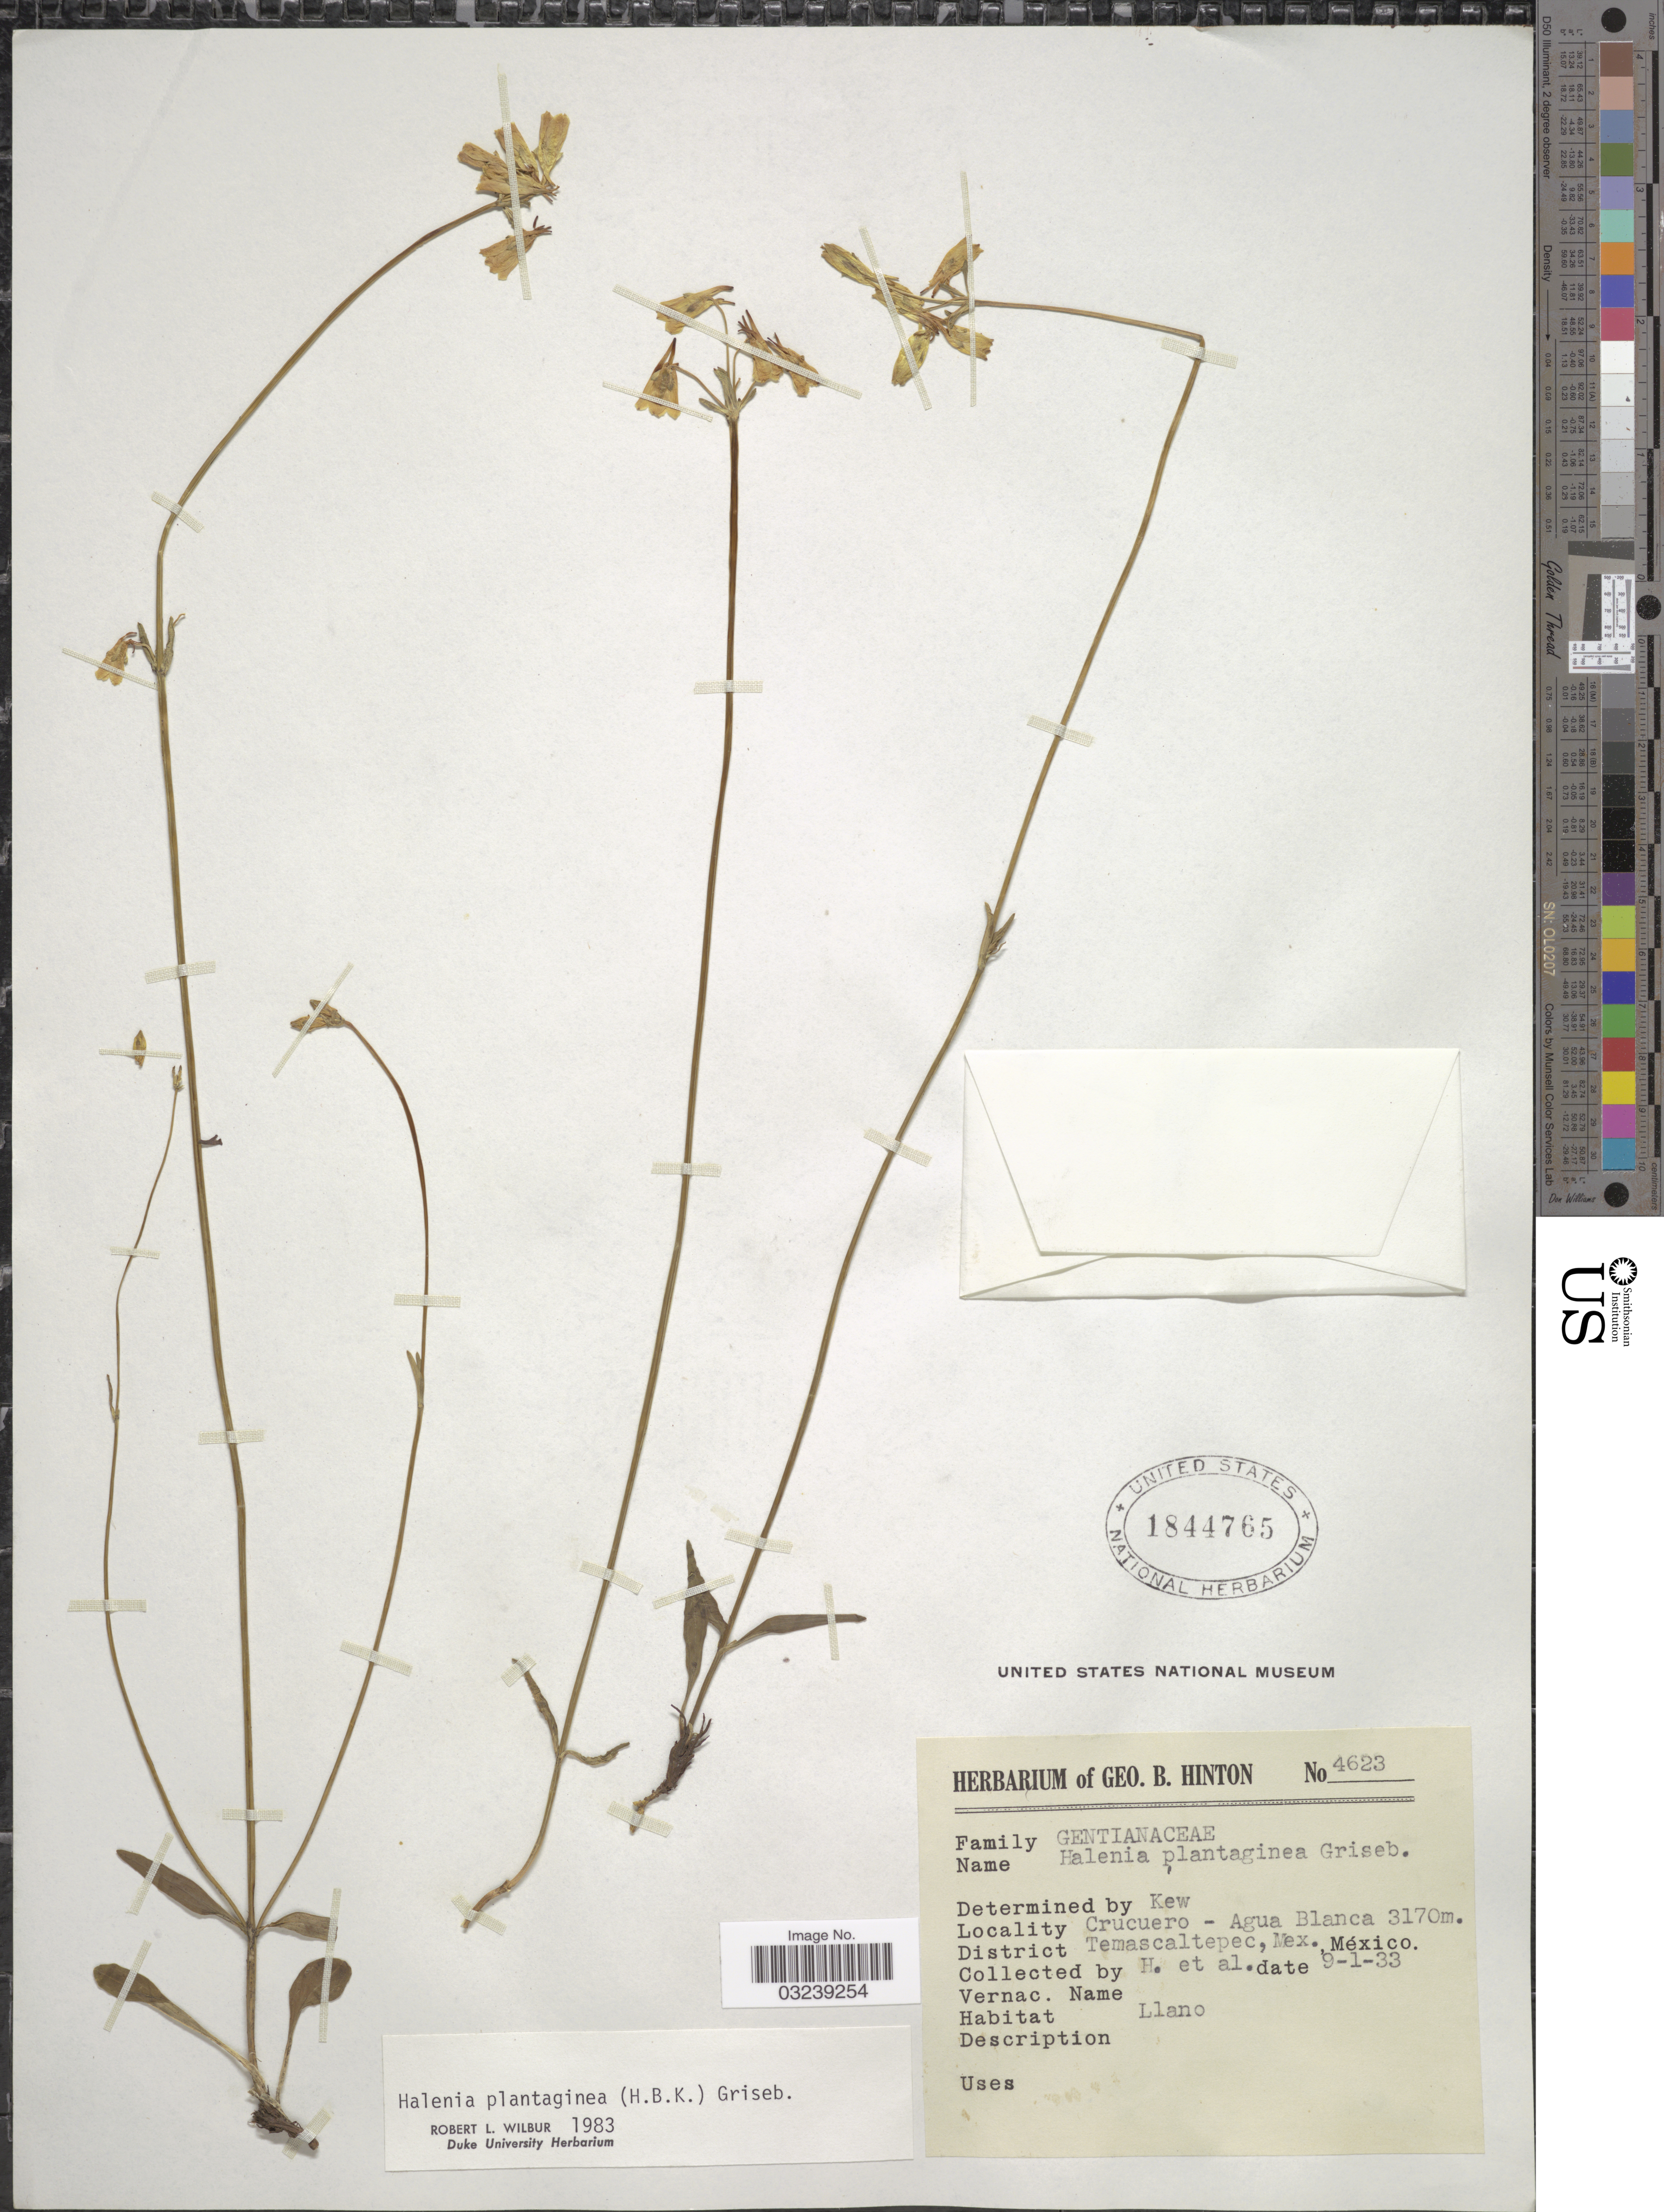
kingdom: Plantae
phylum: Tracheophyta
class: Magnoliopsida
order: Gentianales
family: Gentianaceae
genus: Halenia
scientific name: Halenia plantaginea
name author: (Kunth) G. Don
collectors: G. B. Hinton & et al.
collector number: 4623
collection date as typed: Transcribed d/m/y: 1/9/33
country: Mexico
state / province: México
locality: Crucuero - Agua Blanca. District Temascaltepec.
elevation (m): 3170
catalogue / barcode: US 1844765